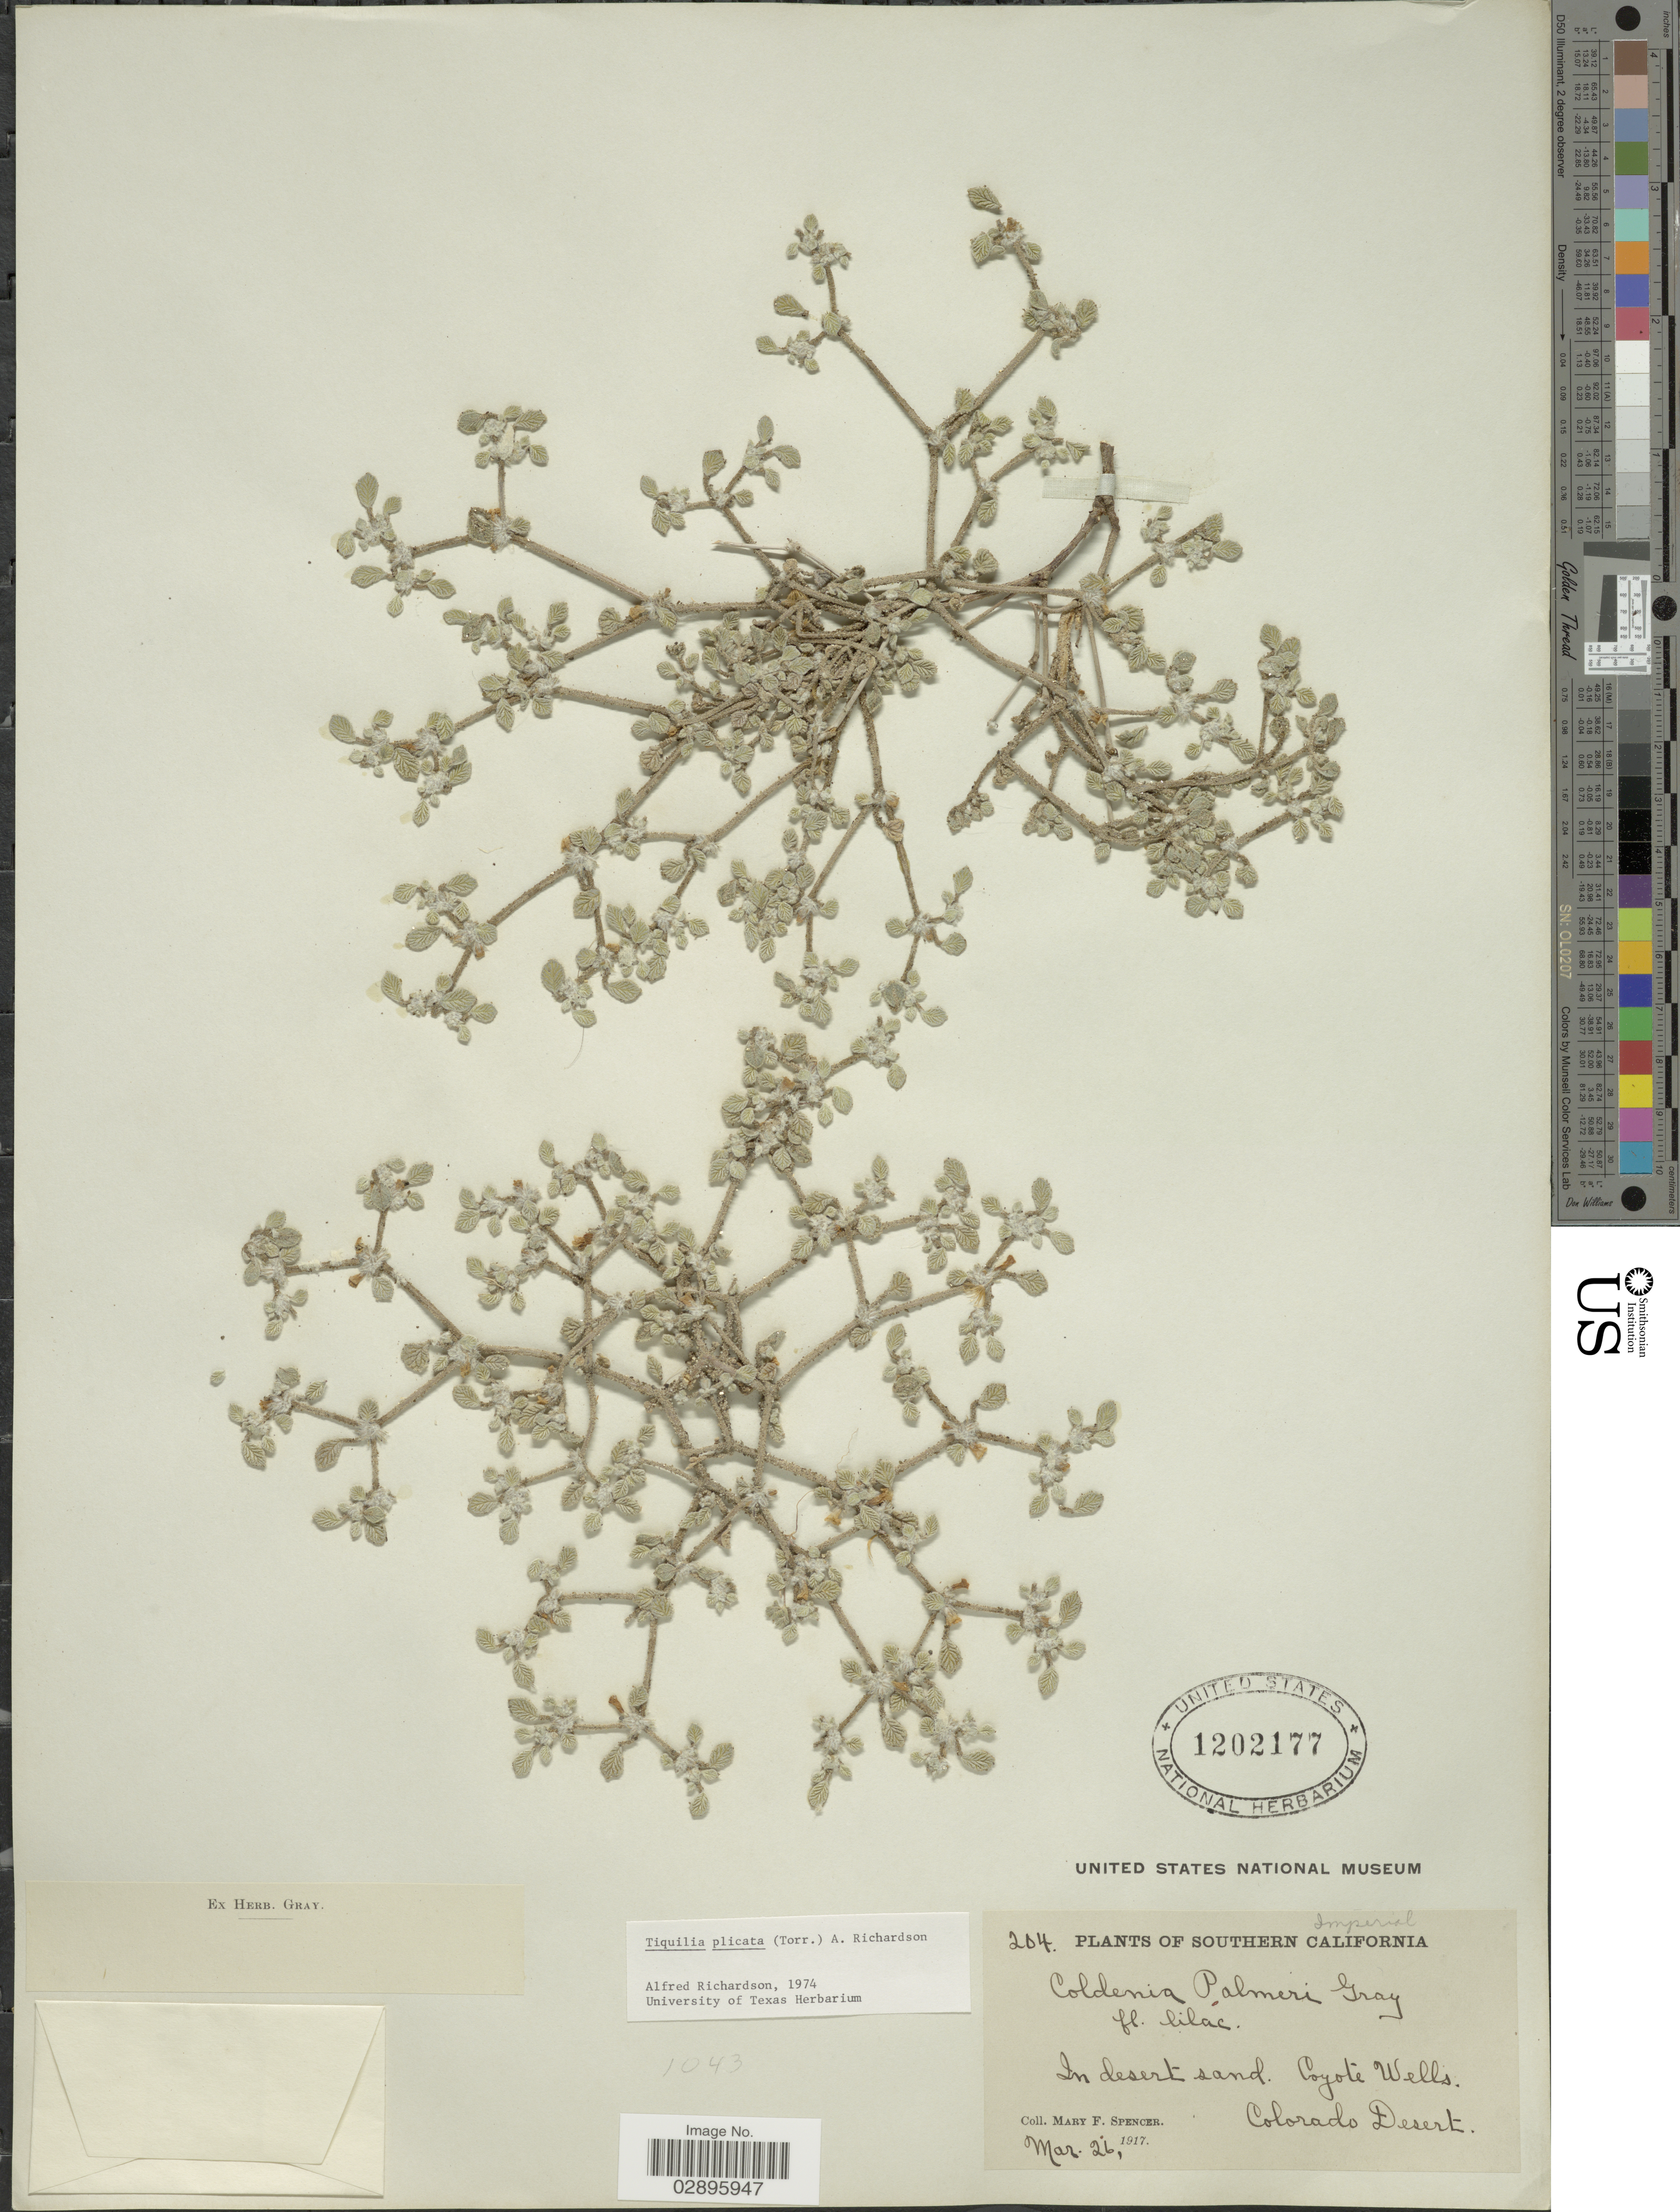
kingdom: Plantae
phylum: Tracheophyta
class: Magnoliopsida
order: Boraginales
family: Ehretiaceae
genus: Tiquilia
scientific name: Tiquilia plicata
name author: Torr.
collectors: M. Spencer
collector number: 204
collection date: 1917-03-26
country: United States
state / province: California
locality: Southern California. In desert sand. Coyote Wells. Colorado Desert.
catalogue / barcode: US 1202177